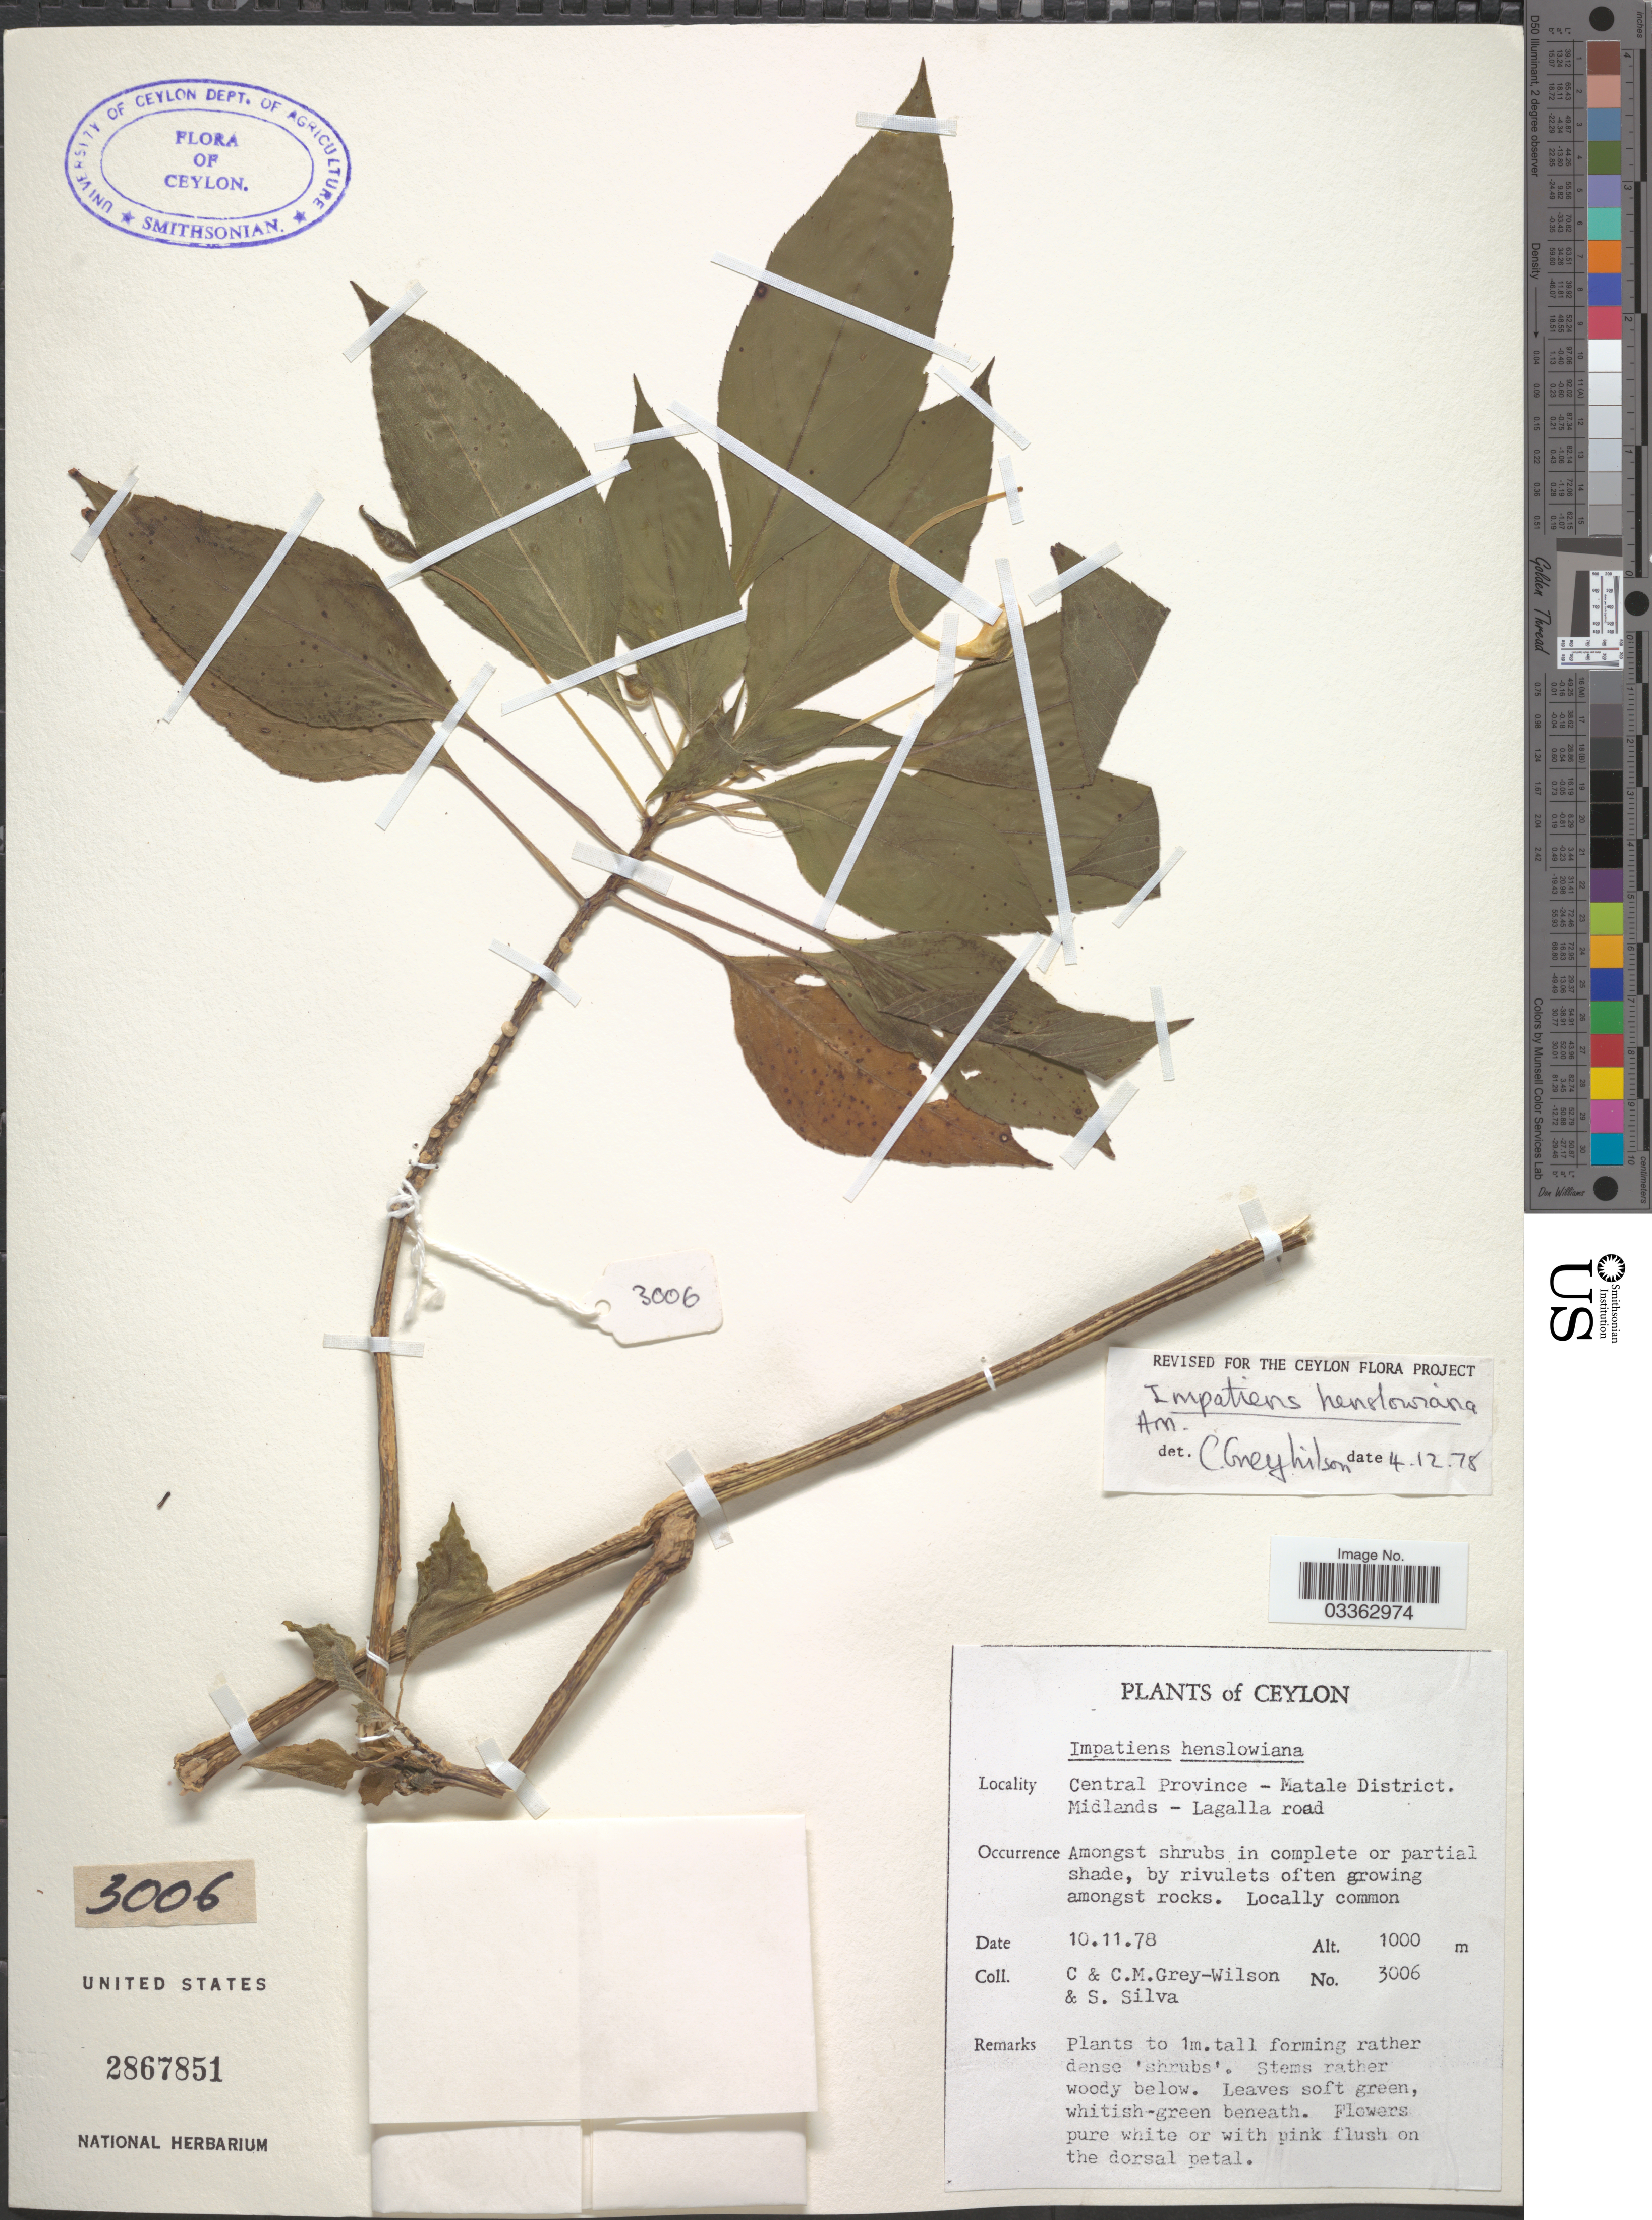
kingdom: Plantae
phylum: Tracheophyta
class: Magnoliopsida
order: Ericales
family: Balsaminaceae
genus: Impatiens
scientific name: Impatiens henslowiana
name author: Arn.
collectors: C. Grey-Wilson, C. Grey-Wilson & S. Silva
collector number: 3006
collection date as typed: Transcribed d/m/y: 10/11/78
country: Sri Lanka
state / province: Central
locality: Ceylon. Matale District. Midlands - Lagalla road.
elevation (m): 1000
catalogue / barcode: US 2867851